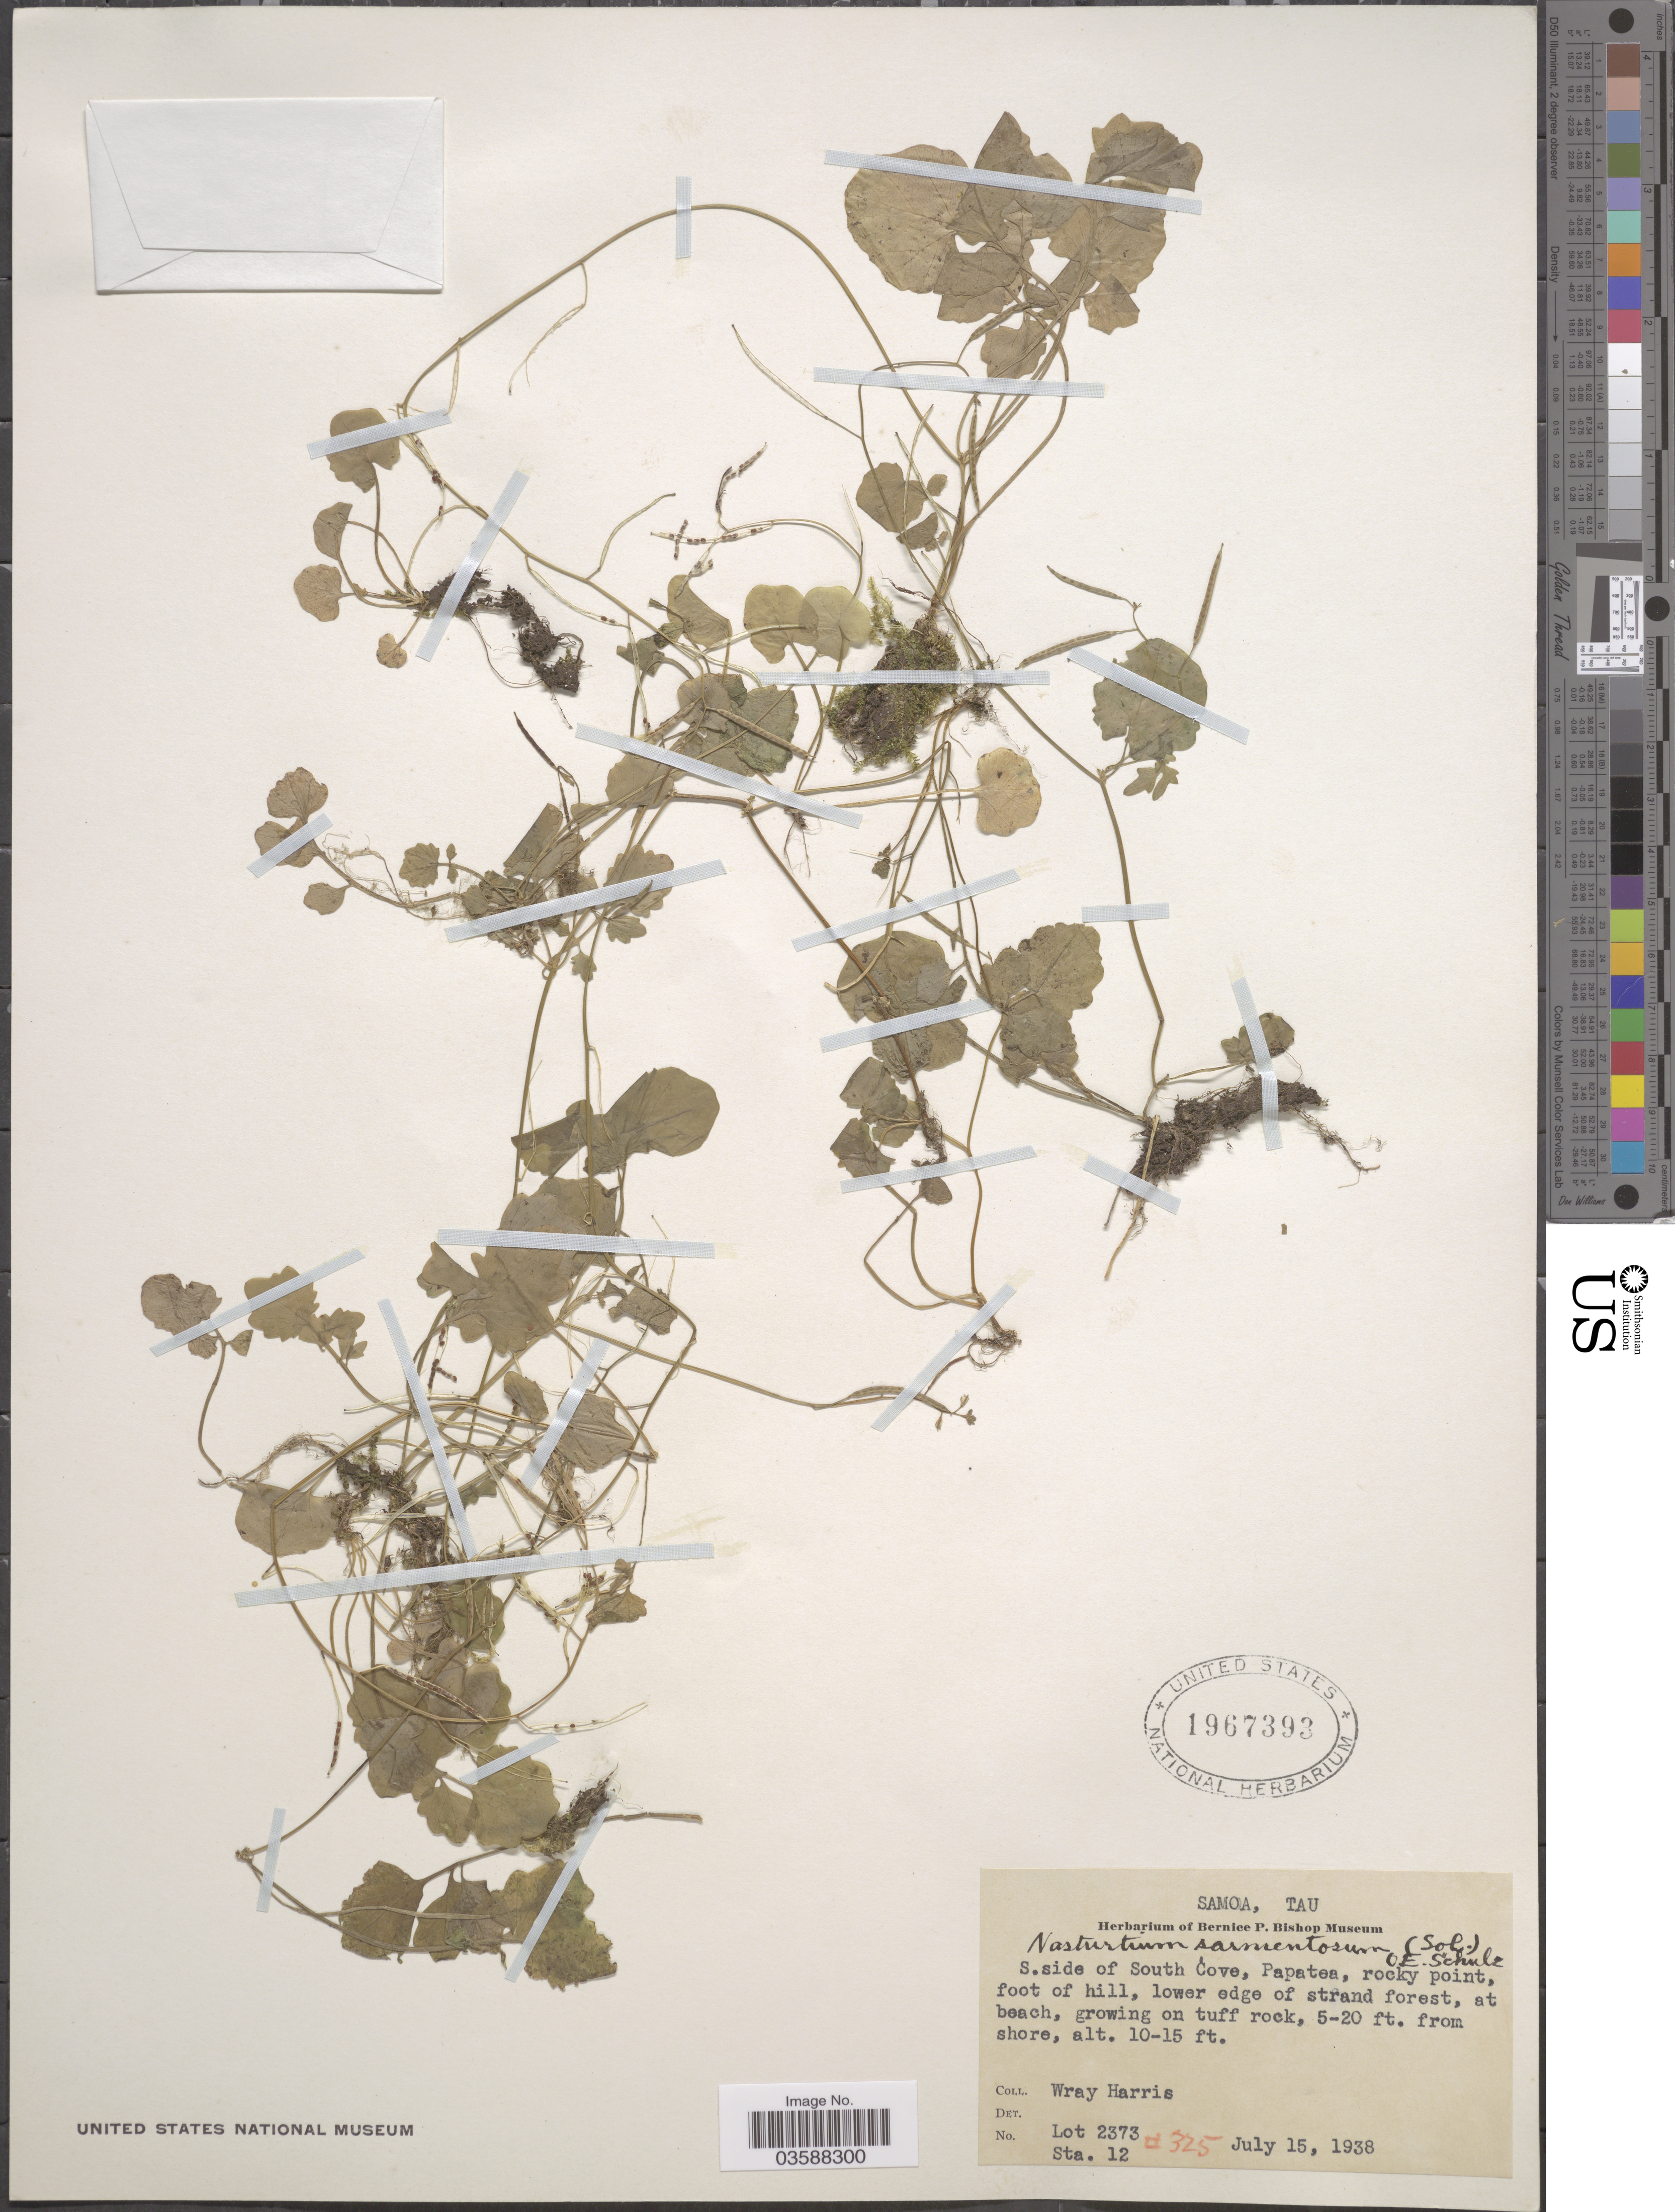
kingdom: Plantae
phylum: Tracheophyta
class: Magnoliopsida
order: Brassicales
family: Brassicaceae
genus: Rorippa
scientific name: Rorippa sarmentosa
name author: (Sol. ex G. Forst.) J.F. Macbr.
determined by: Strong, M. T., (US), Smithsonian Institution - National Museum of Natural History (UNITED STATES)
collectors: W. Harris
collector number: Lot 2373/Sta. 12/325?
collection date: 1938-07-15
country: American Samoa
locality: Samoa, Tau. S. side of South Cove, Papatea, rocky point, foot of hill, lower edge of strand forest, at beach.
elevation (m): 3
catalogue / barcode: US 1967393